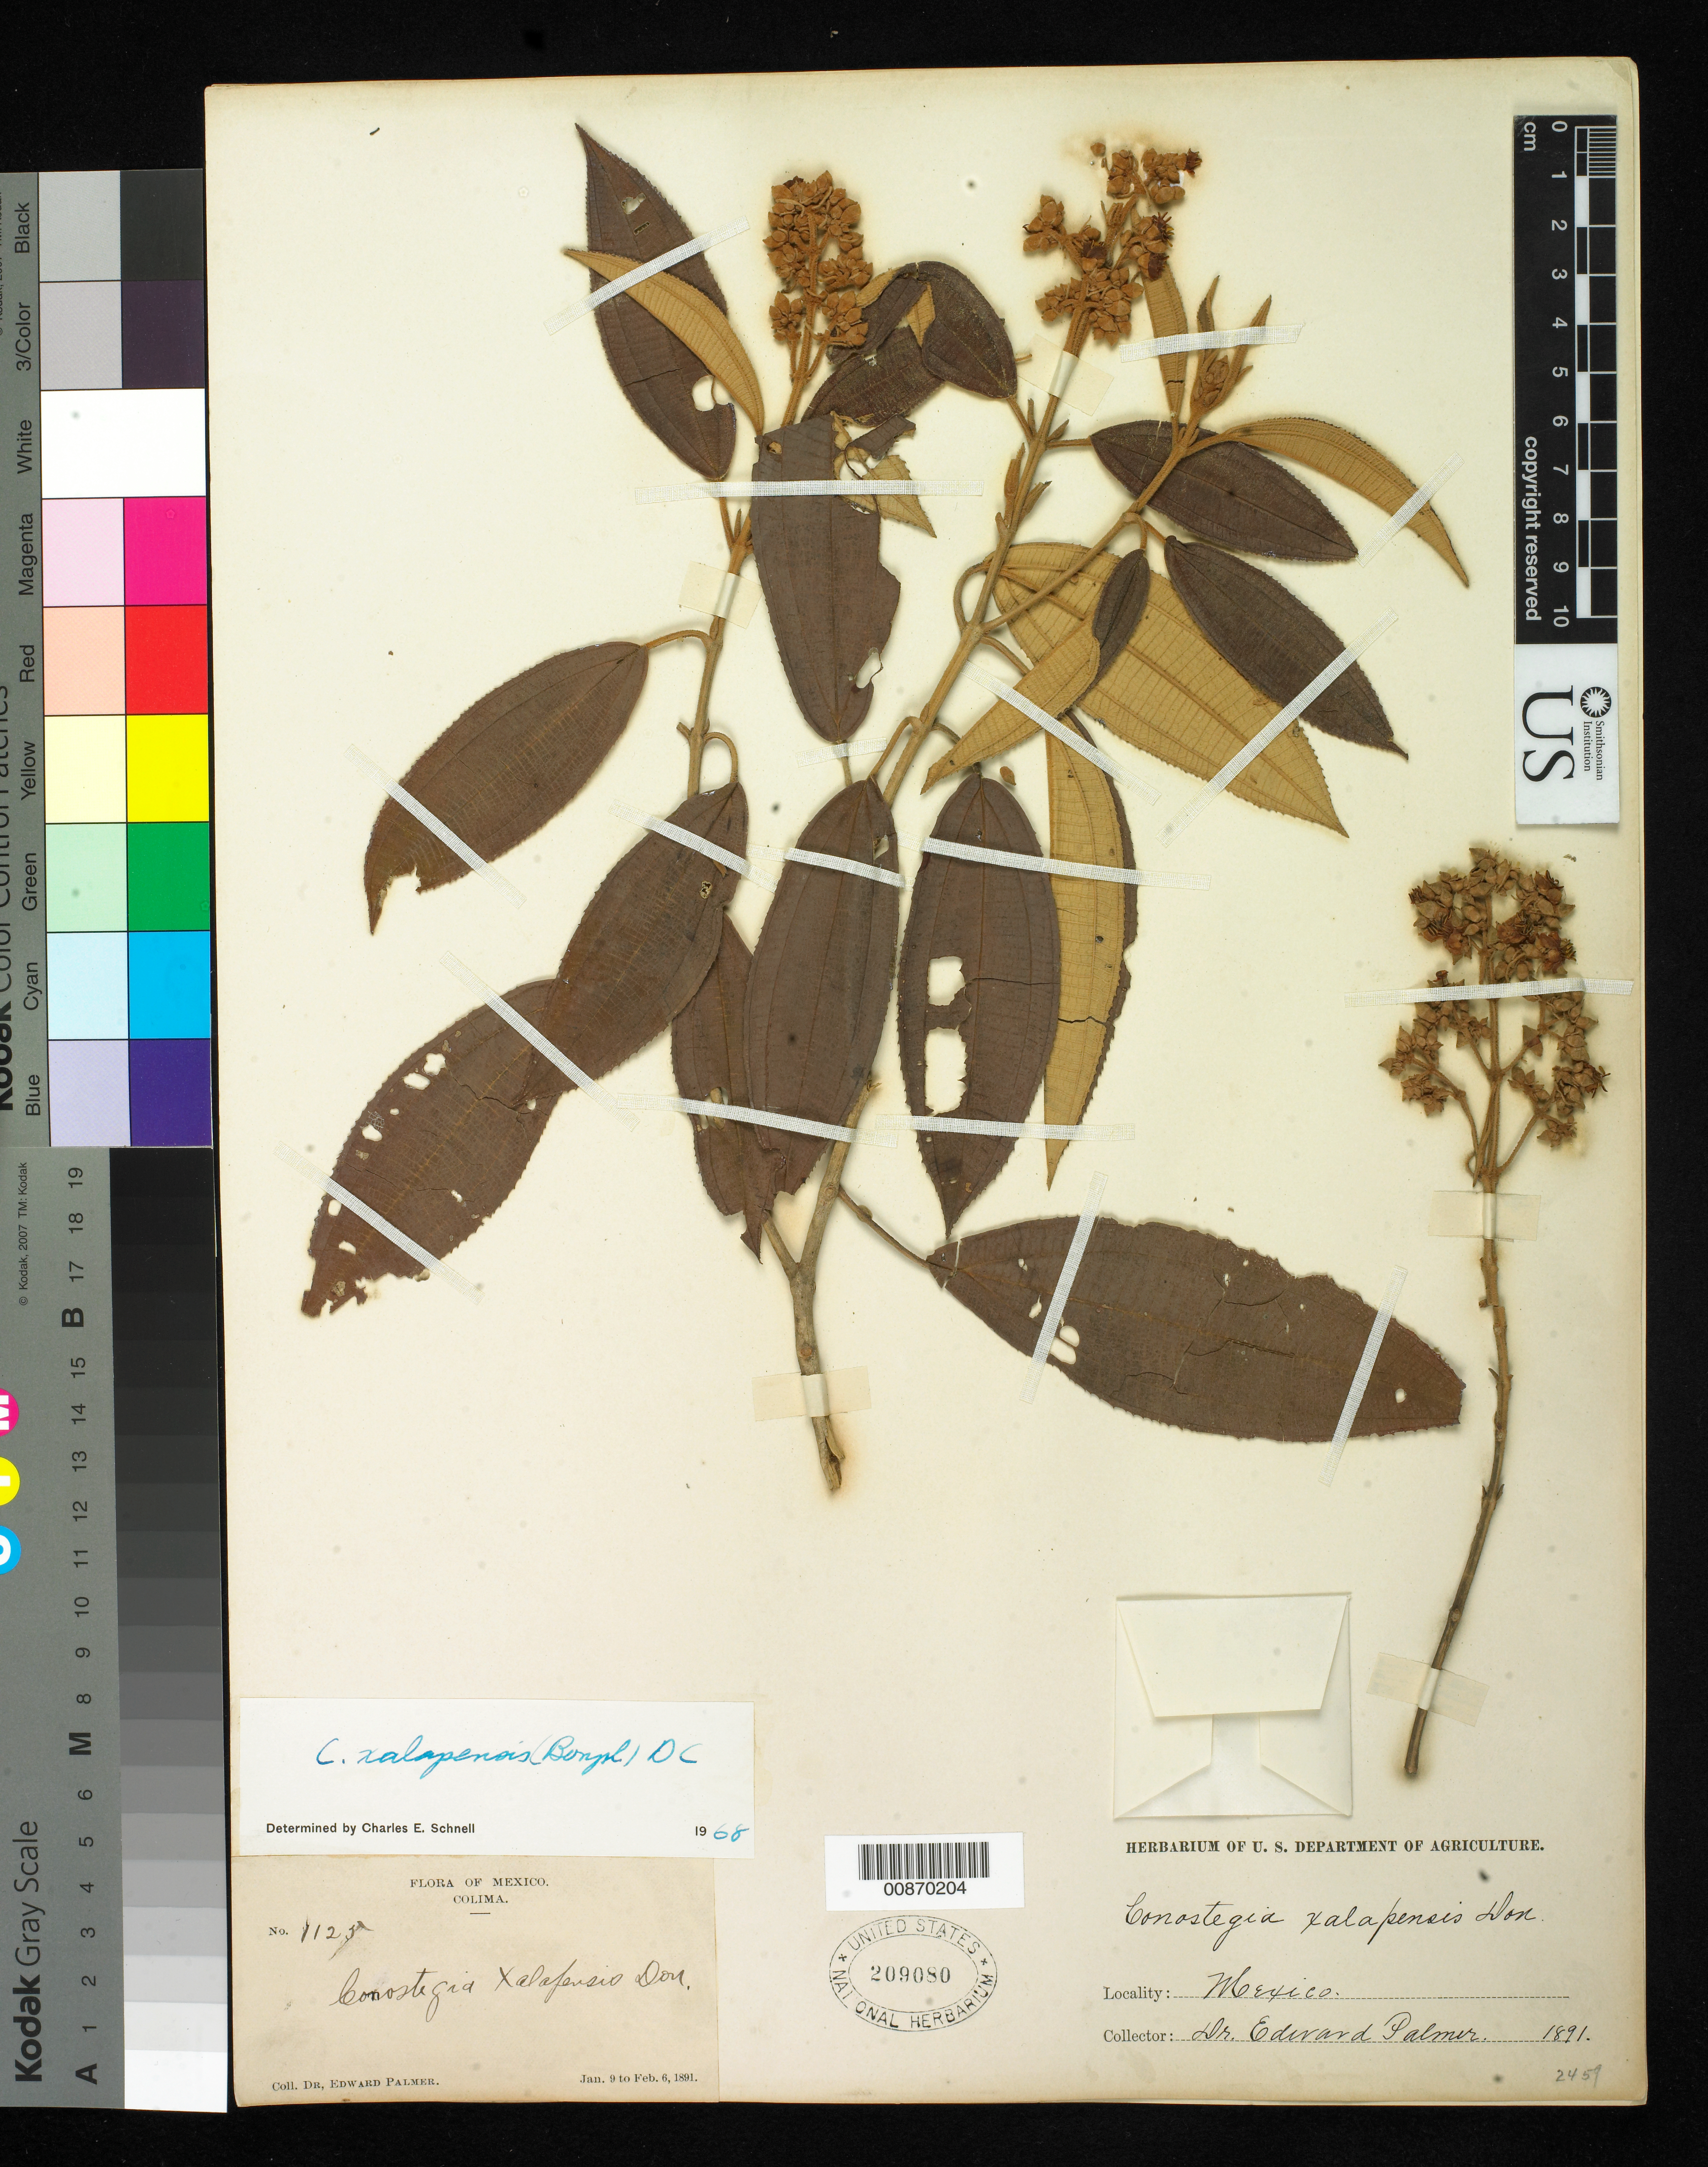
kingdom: Plantae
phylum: Tracheophyta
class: Magnoliopsida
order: Myrtales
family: Melastomataceae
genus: Conostegia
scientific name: Conostegia quadrangularis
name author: Schltdl. ex Steud.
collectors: E. Palmer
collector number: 1125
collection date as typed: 09 Jan 1891 to 06 Feb 1891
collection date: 1891-01-09/1891-02-06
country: Mexico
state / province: Colima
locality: Colima.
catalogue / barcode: US 209080